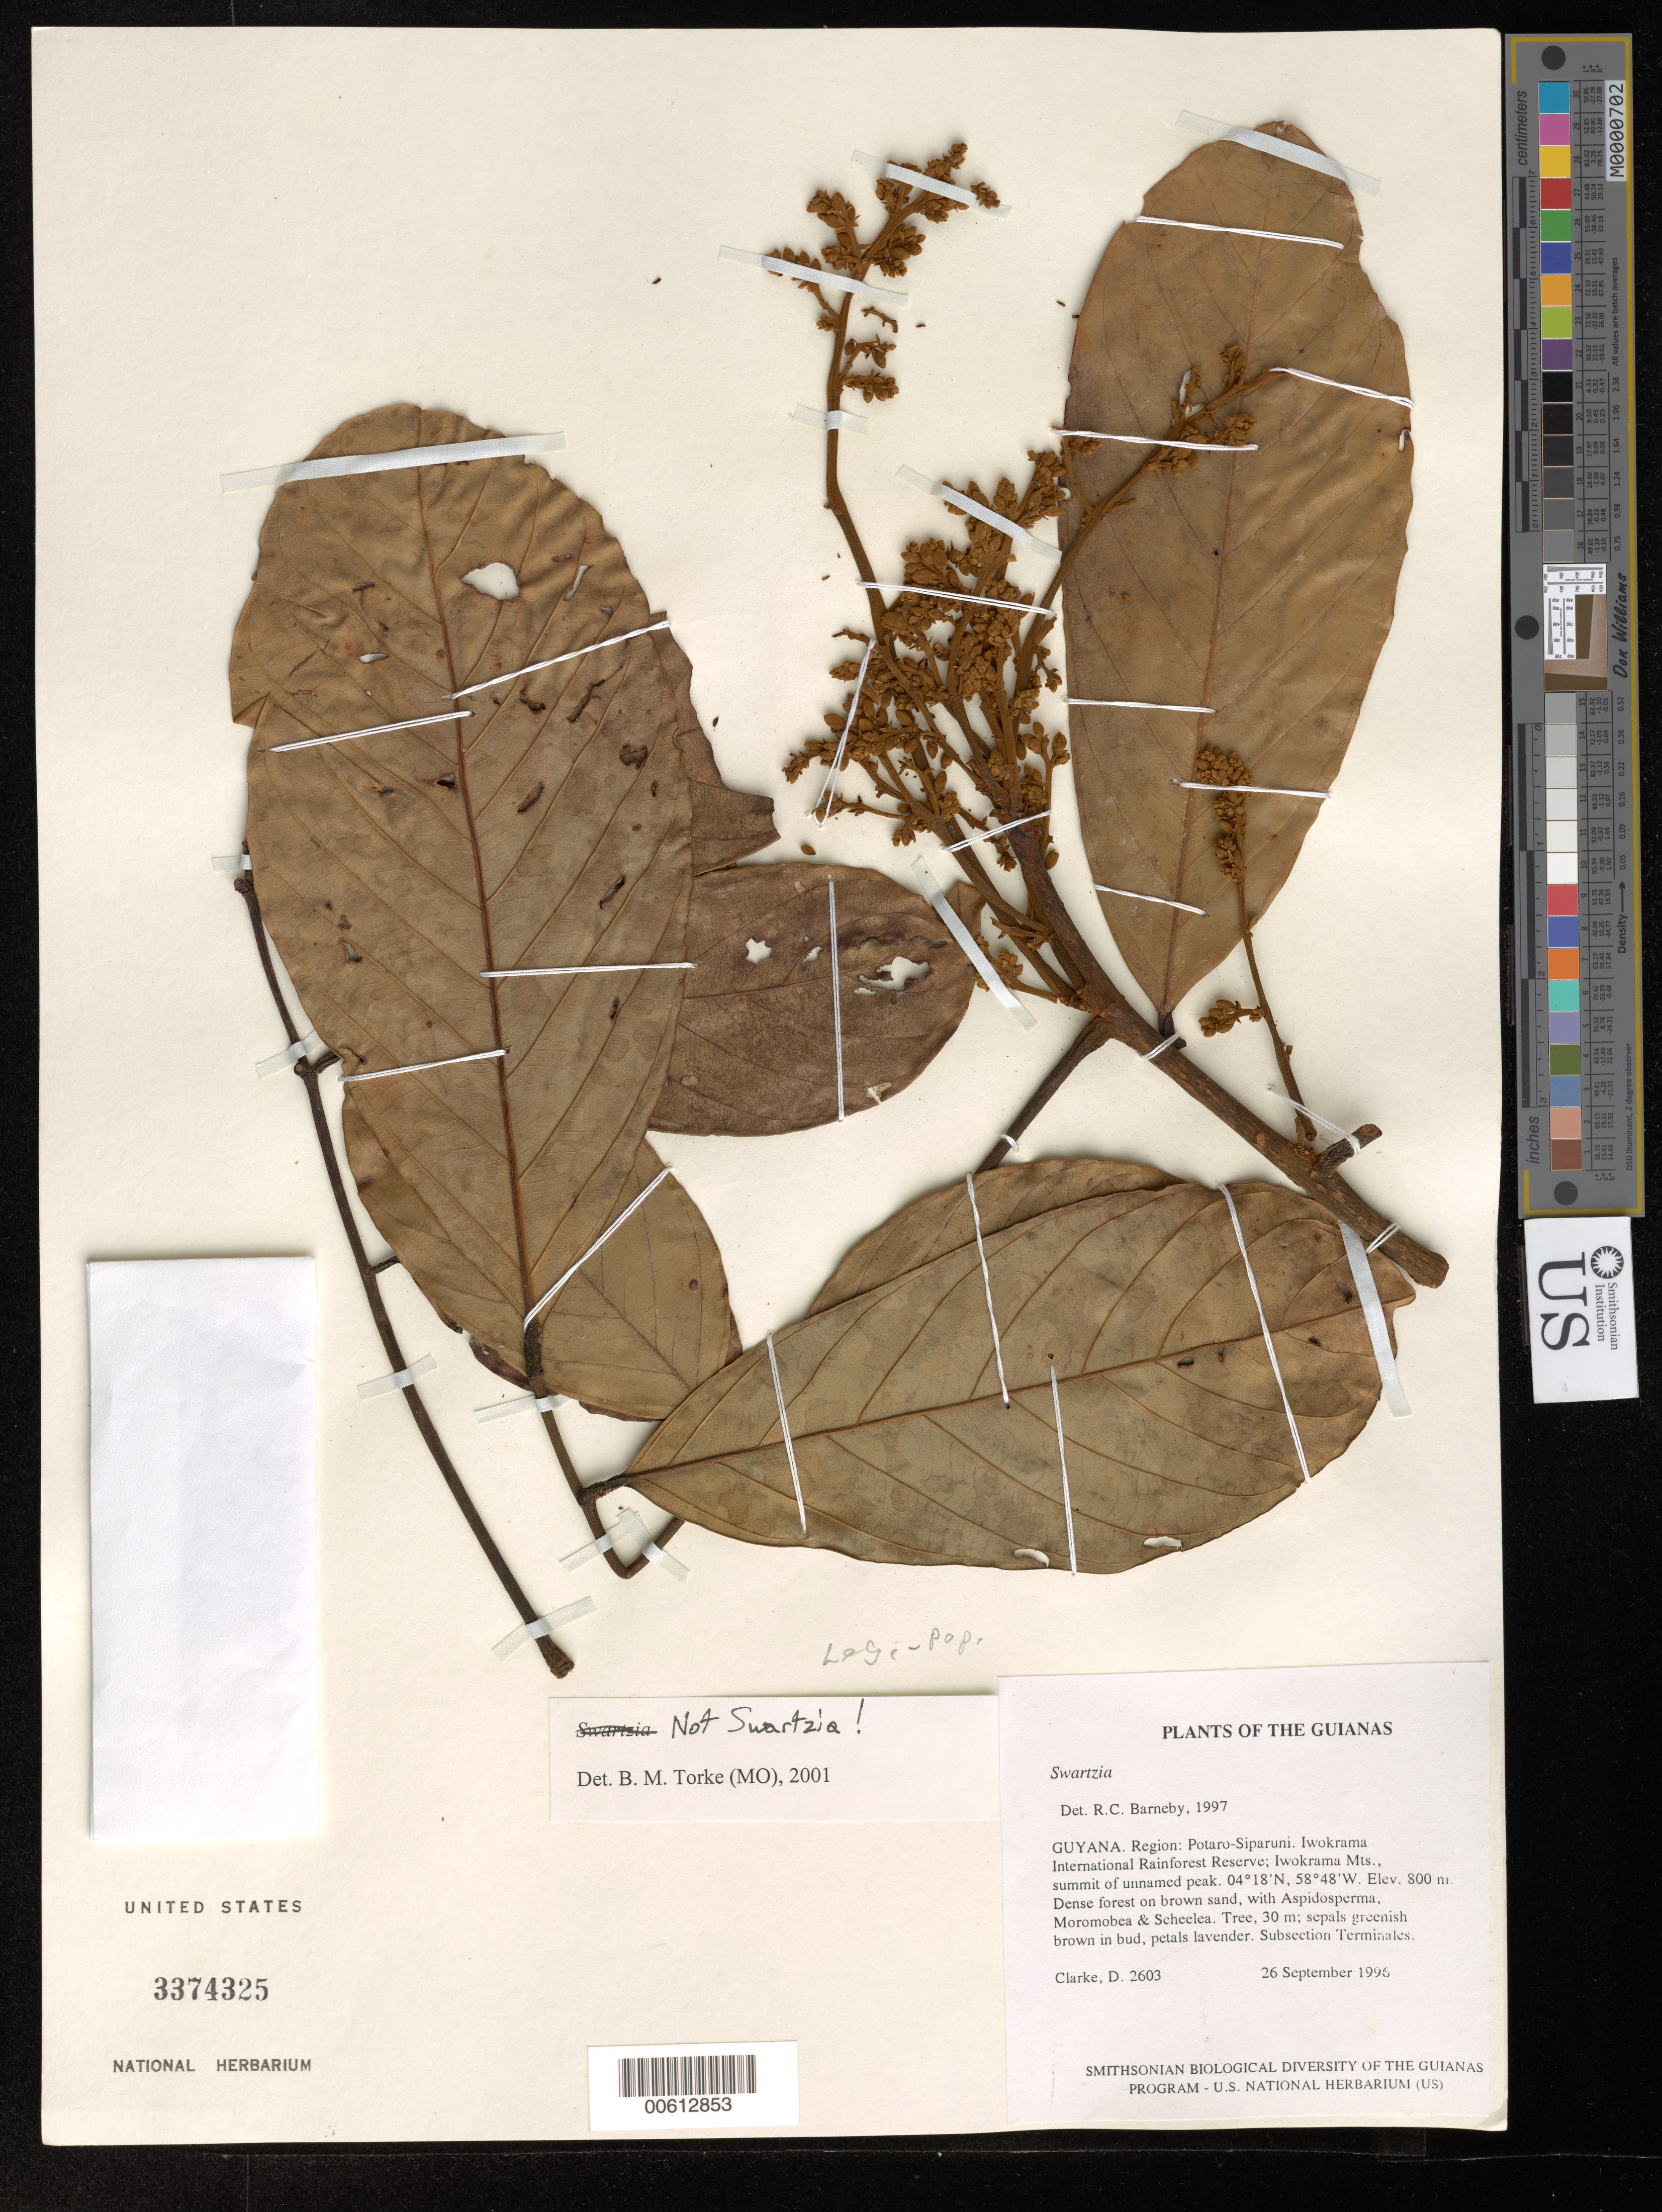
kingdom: Plantae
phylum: Tracheophyta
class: Magnoliopsida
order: Fabales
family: Fabaceae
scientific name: Cabari sp.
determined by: Trujillo, A. M.; Londoño-Echeverri, Y.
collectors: H. D. Clarke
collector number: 2603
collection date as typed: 26 September 1996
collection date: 1996-09-26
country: Guyana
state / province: Potaro-Siparuni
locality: Iwokrama International Rainforest Reserve; Iwokrama Mts., summit of unnamed peak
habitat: Dense forest on brown sand, with Aspidosperma, Moronobea & Scheelea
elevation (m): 800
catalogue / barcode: US 3374325